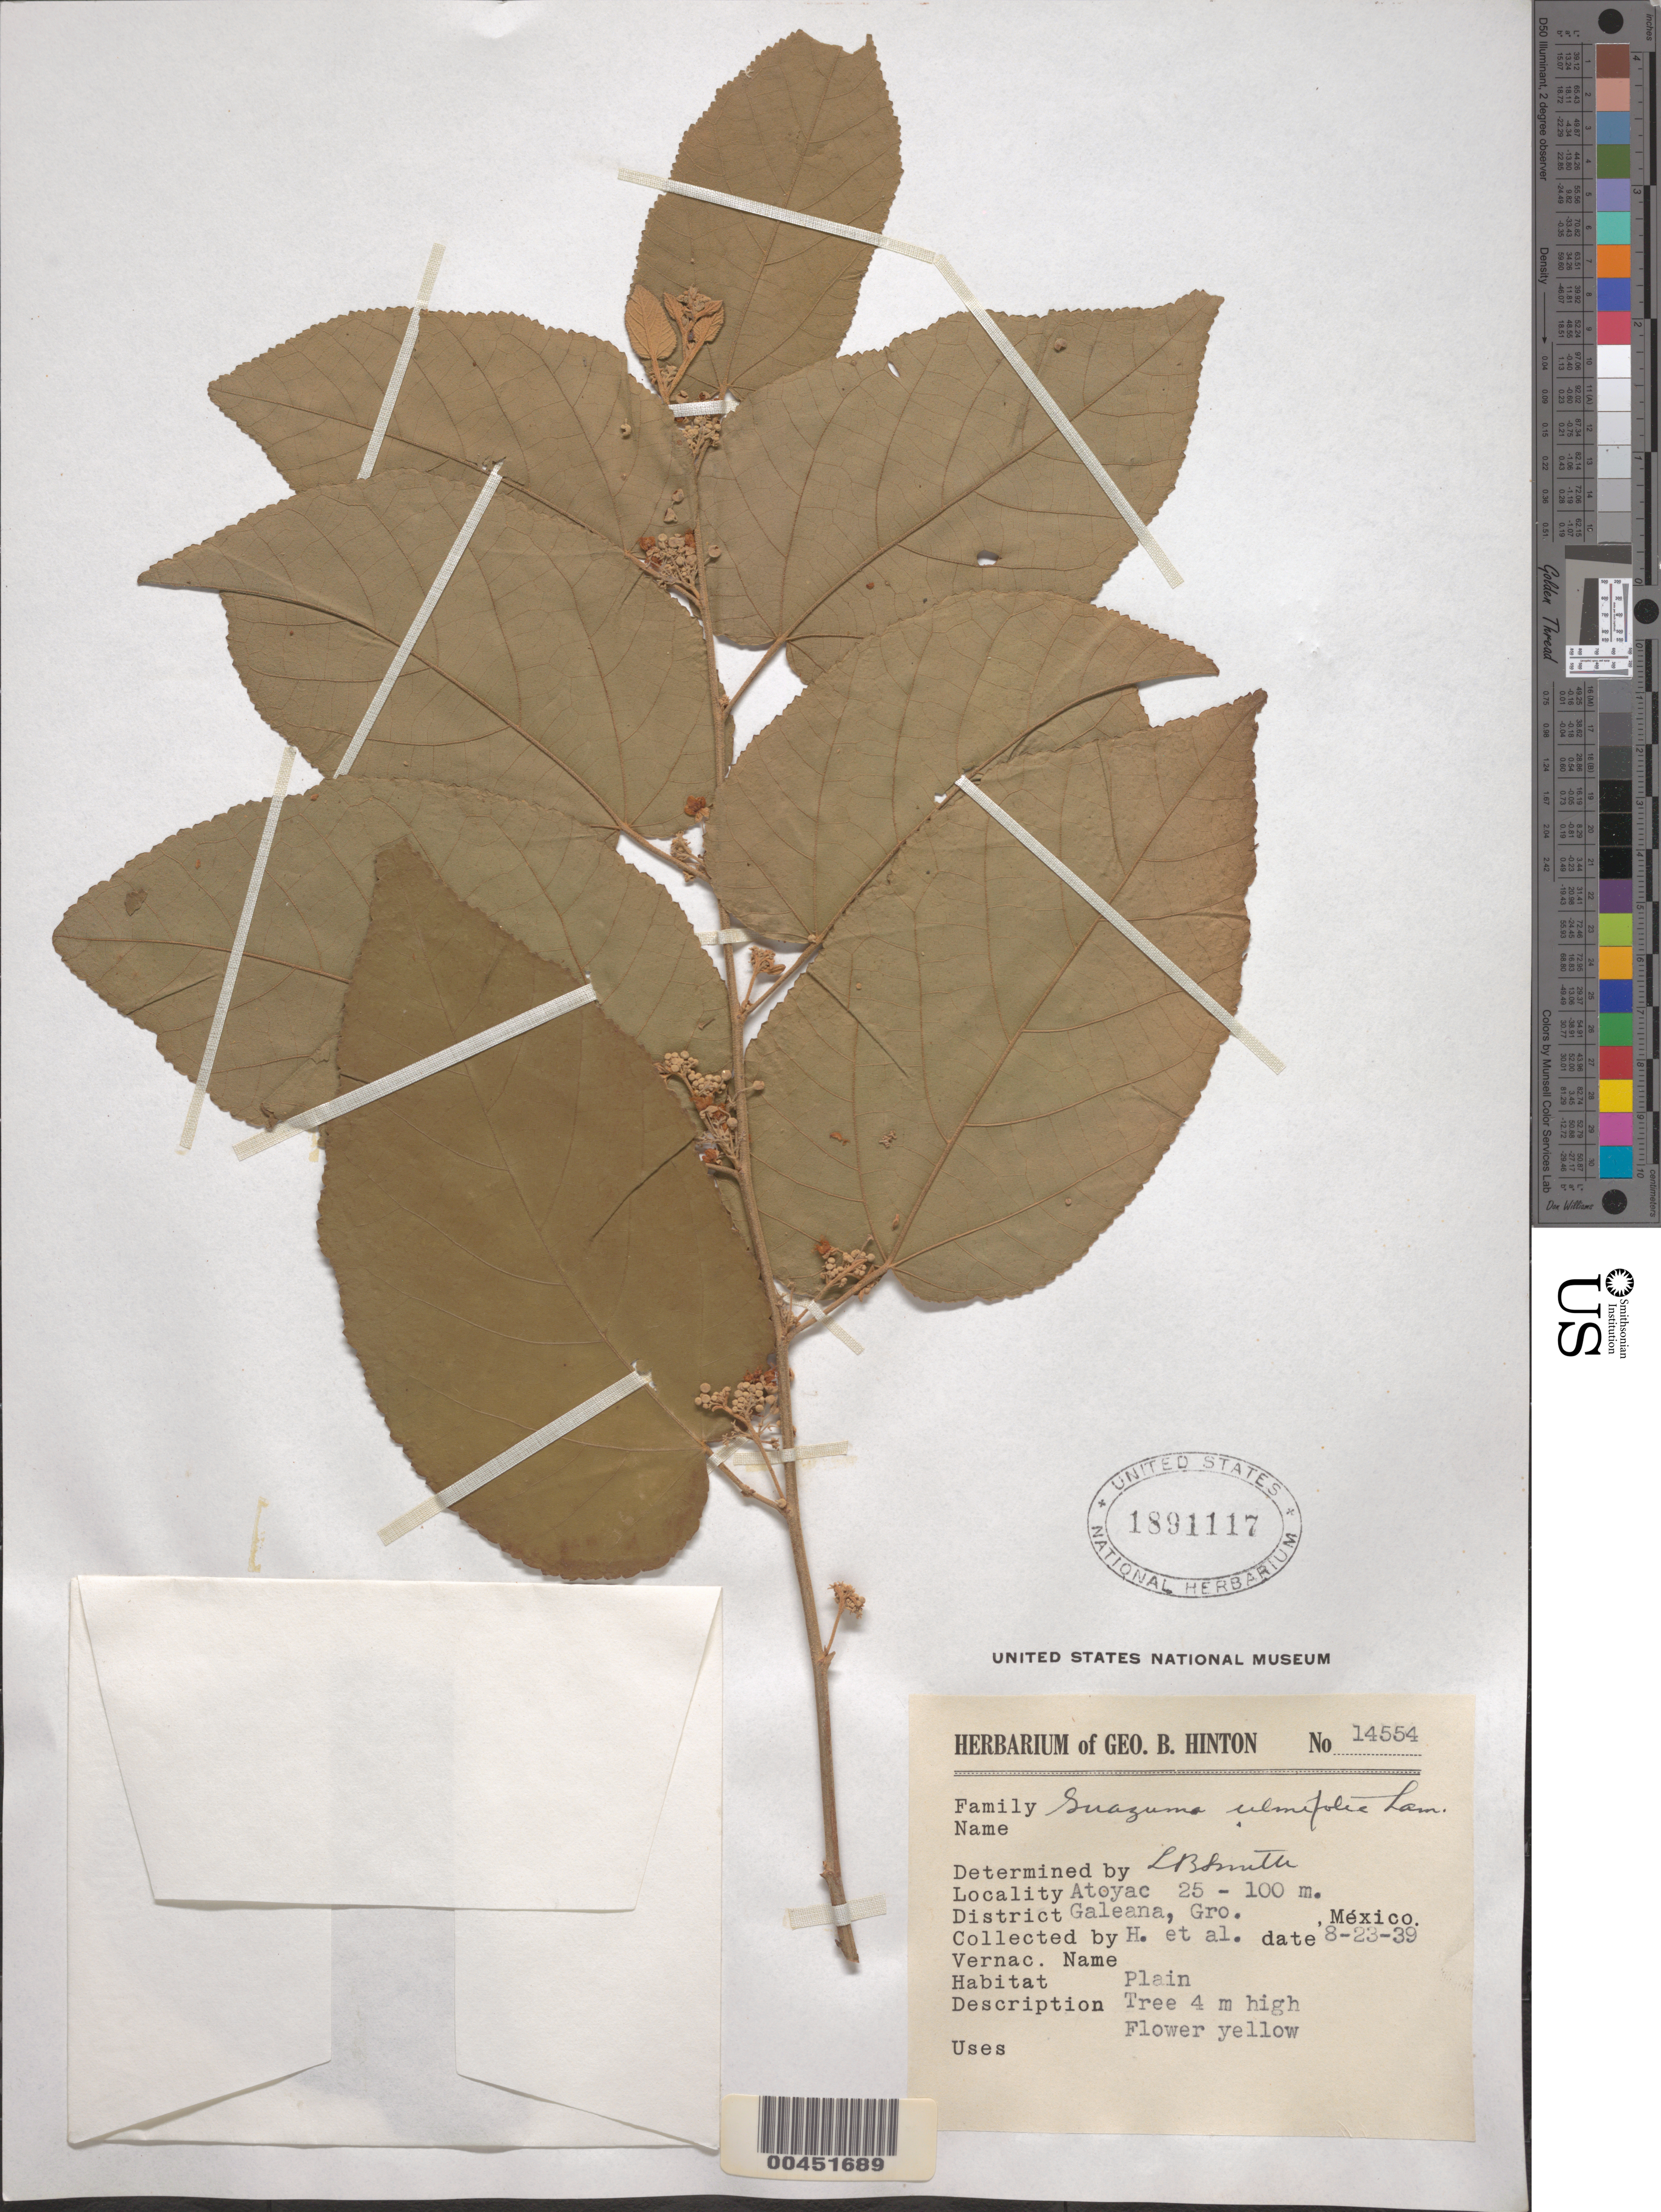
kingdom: Plantae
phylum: Tracheophyta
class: Magnoliopsida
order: Malvales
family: Malvaceae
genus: Guazuma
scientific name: Guazuma ulmifolia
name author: Lam.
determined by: Smith, Lyman B., (US), NMNH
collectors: G. B. Hinton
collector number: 14554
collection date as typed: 23 Aug 1939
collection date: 1939-08-23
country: Mexico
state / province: Guerrero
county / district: Galeana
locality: Atoyac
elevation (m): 25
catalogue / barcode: US 1891117